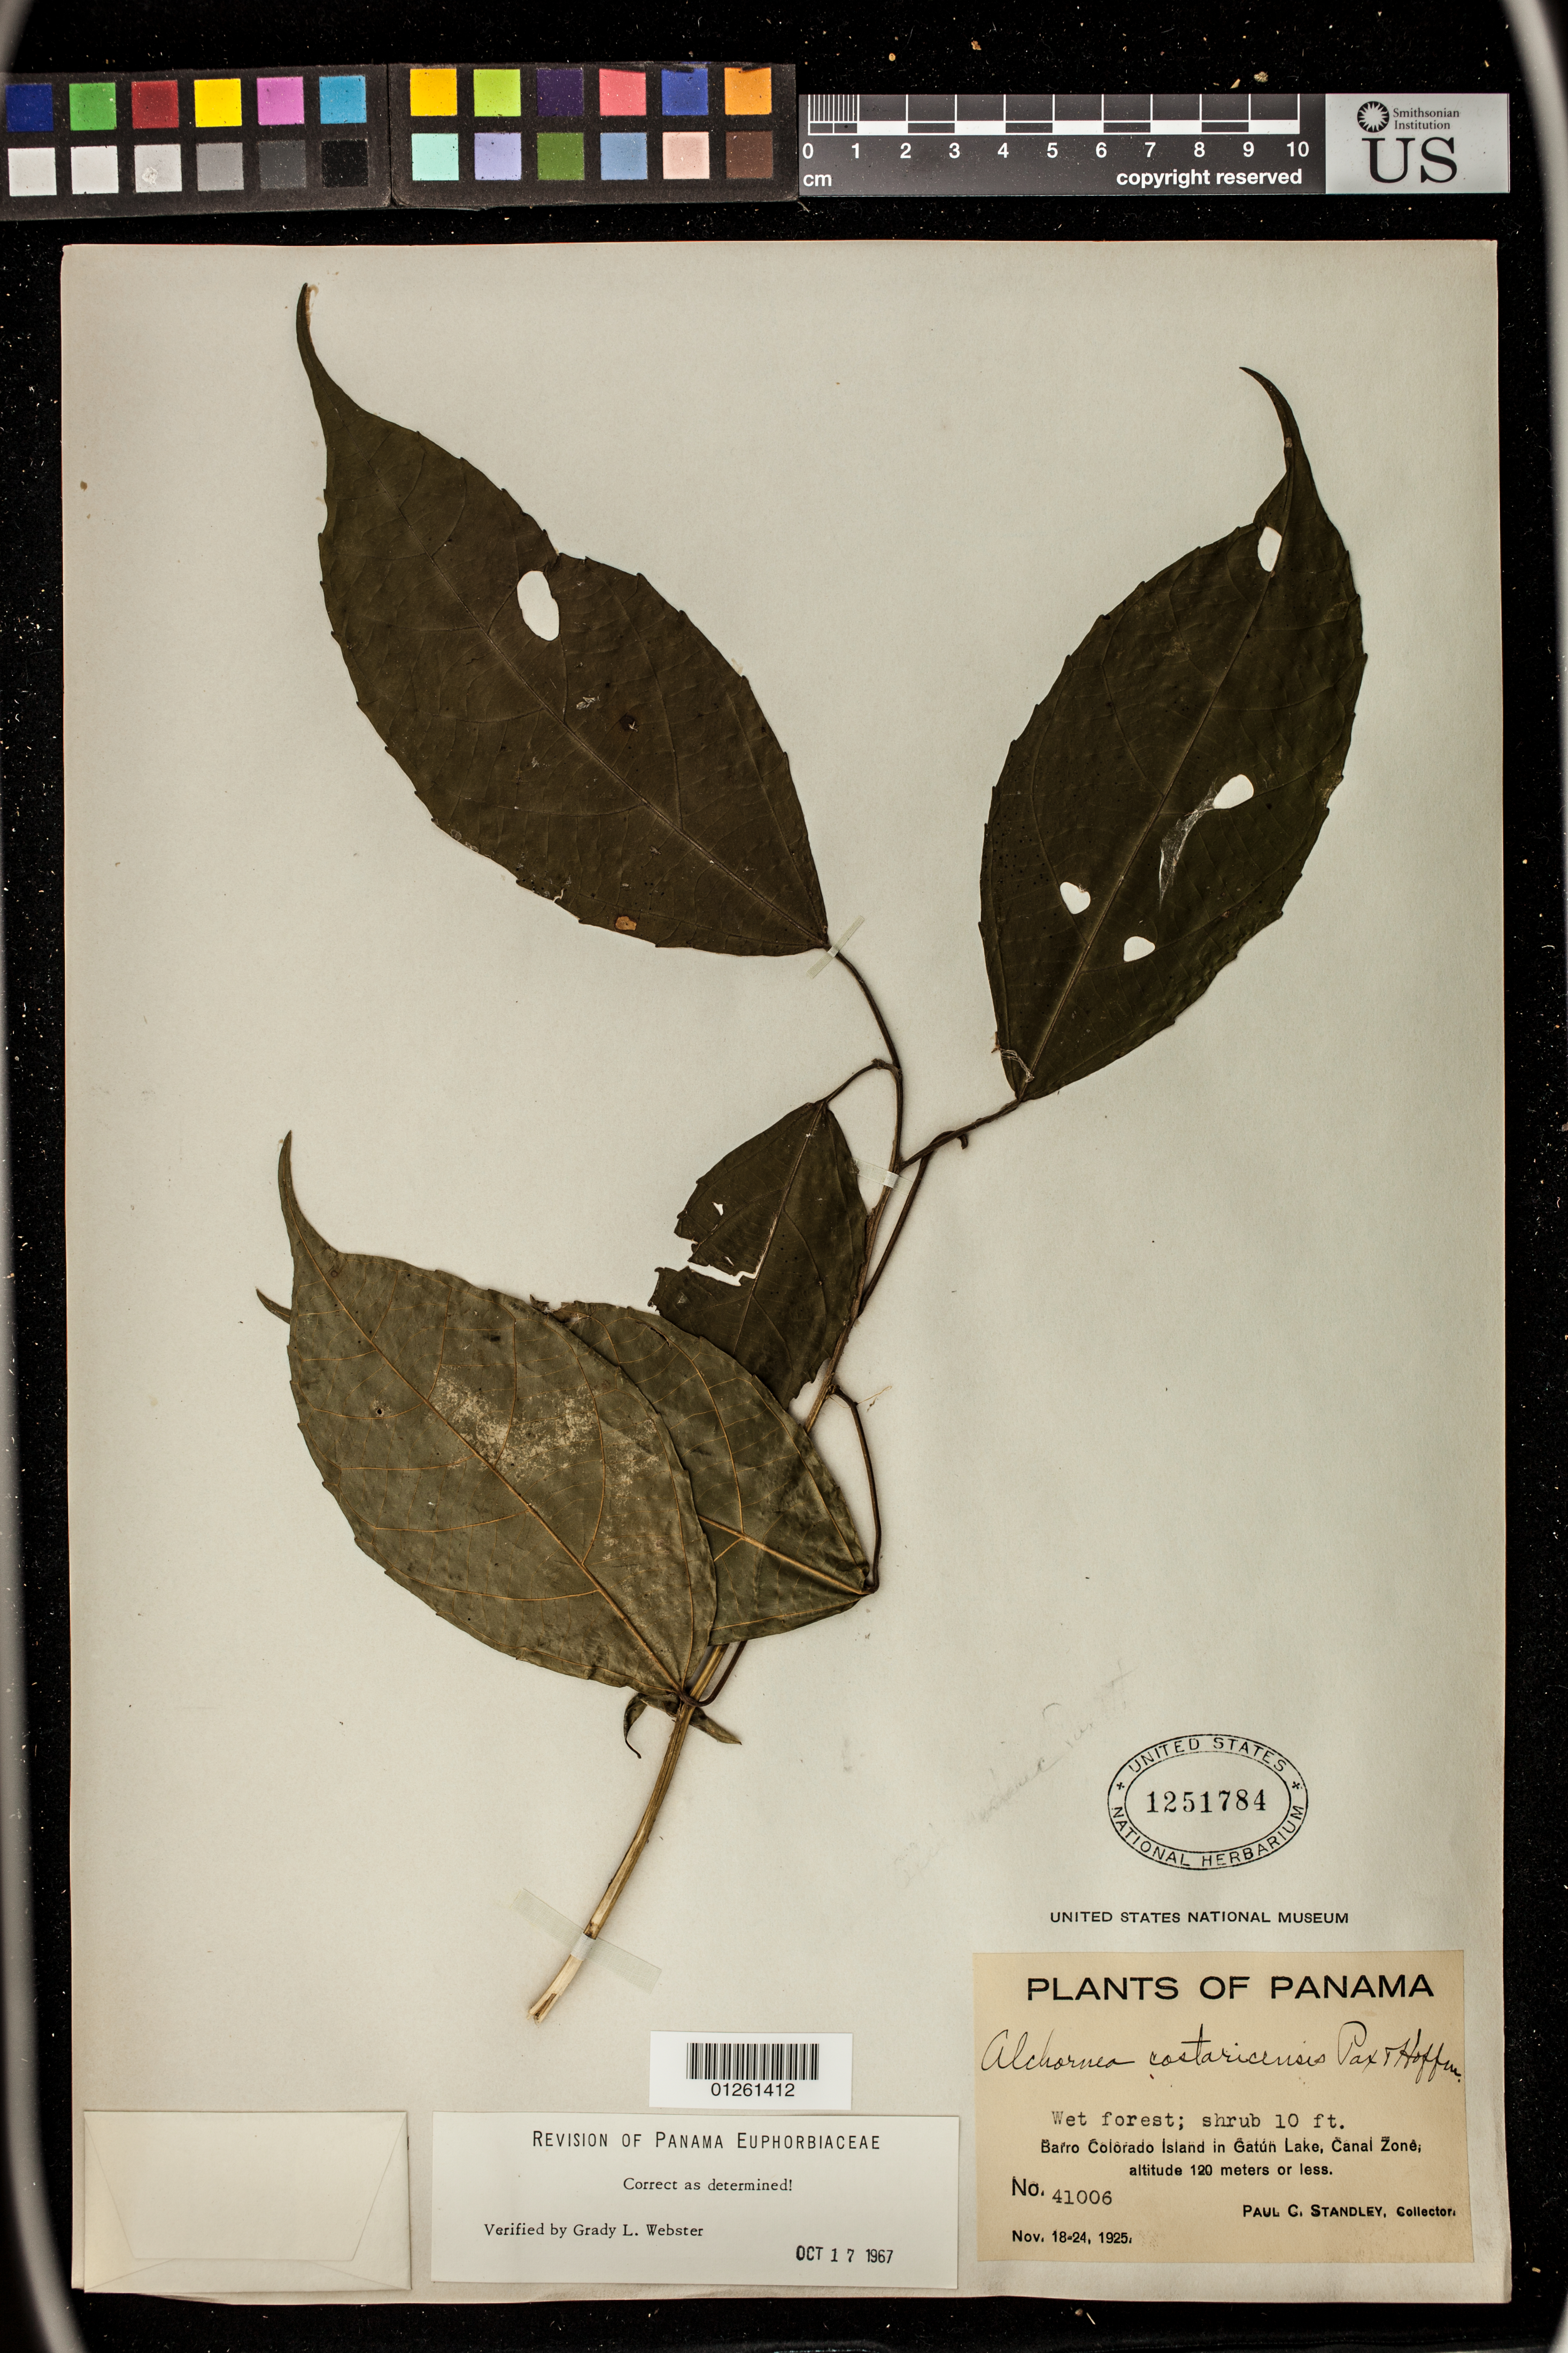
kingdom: Plantae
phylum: Tracheophyta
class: Magnoliopsida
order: Malpighiales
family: Euphorbiaceae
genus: Alchornea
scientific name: Alchornea costaricensis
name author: Pax & K. Hoffm. in Engl.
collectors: P. C. Standley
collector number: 41006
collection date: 1925-11-18/1925-11-24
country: Panama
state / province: Panamá Oeste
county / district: Canal Zone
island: Barro Colorado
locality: Barro Colorado Island in Gatun Lake, Canal Zone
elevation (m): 0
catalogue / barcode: US 1251784